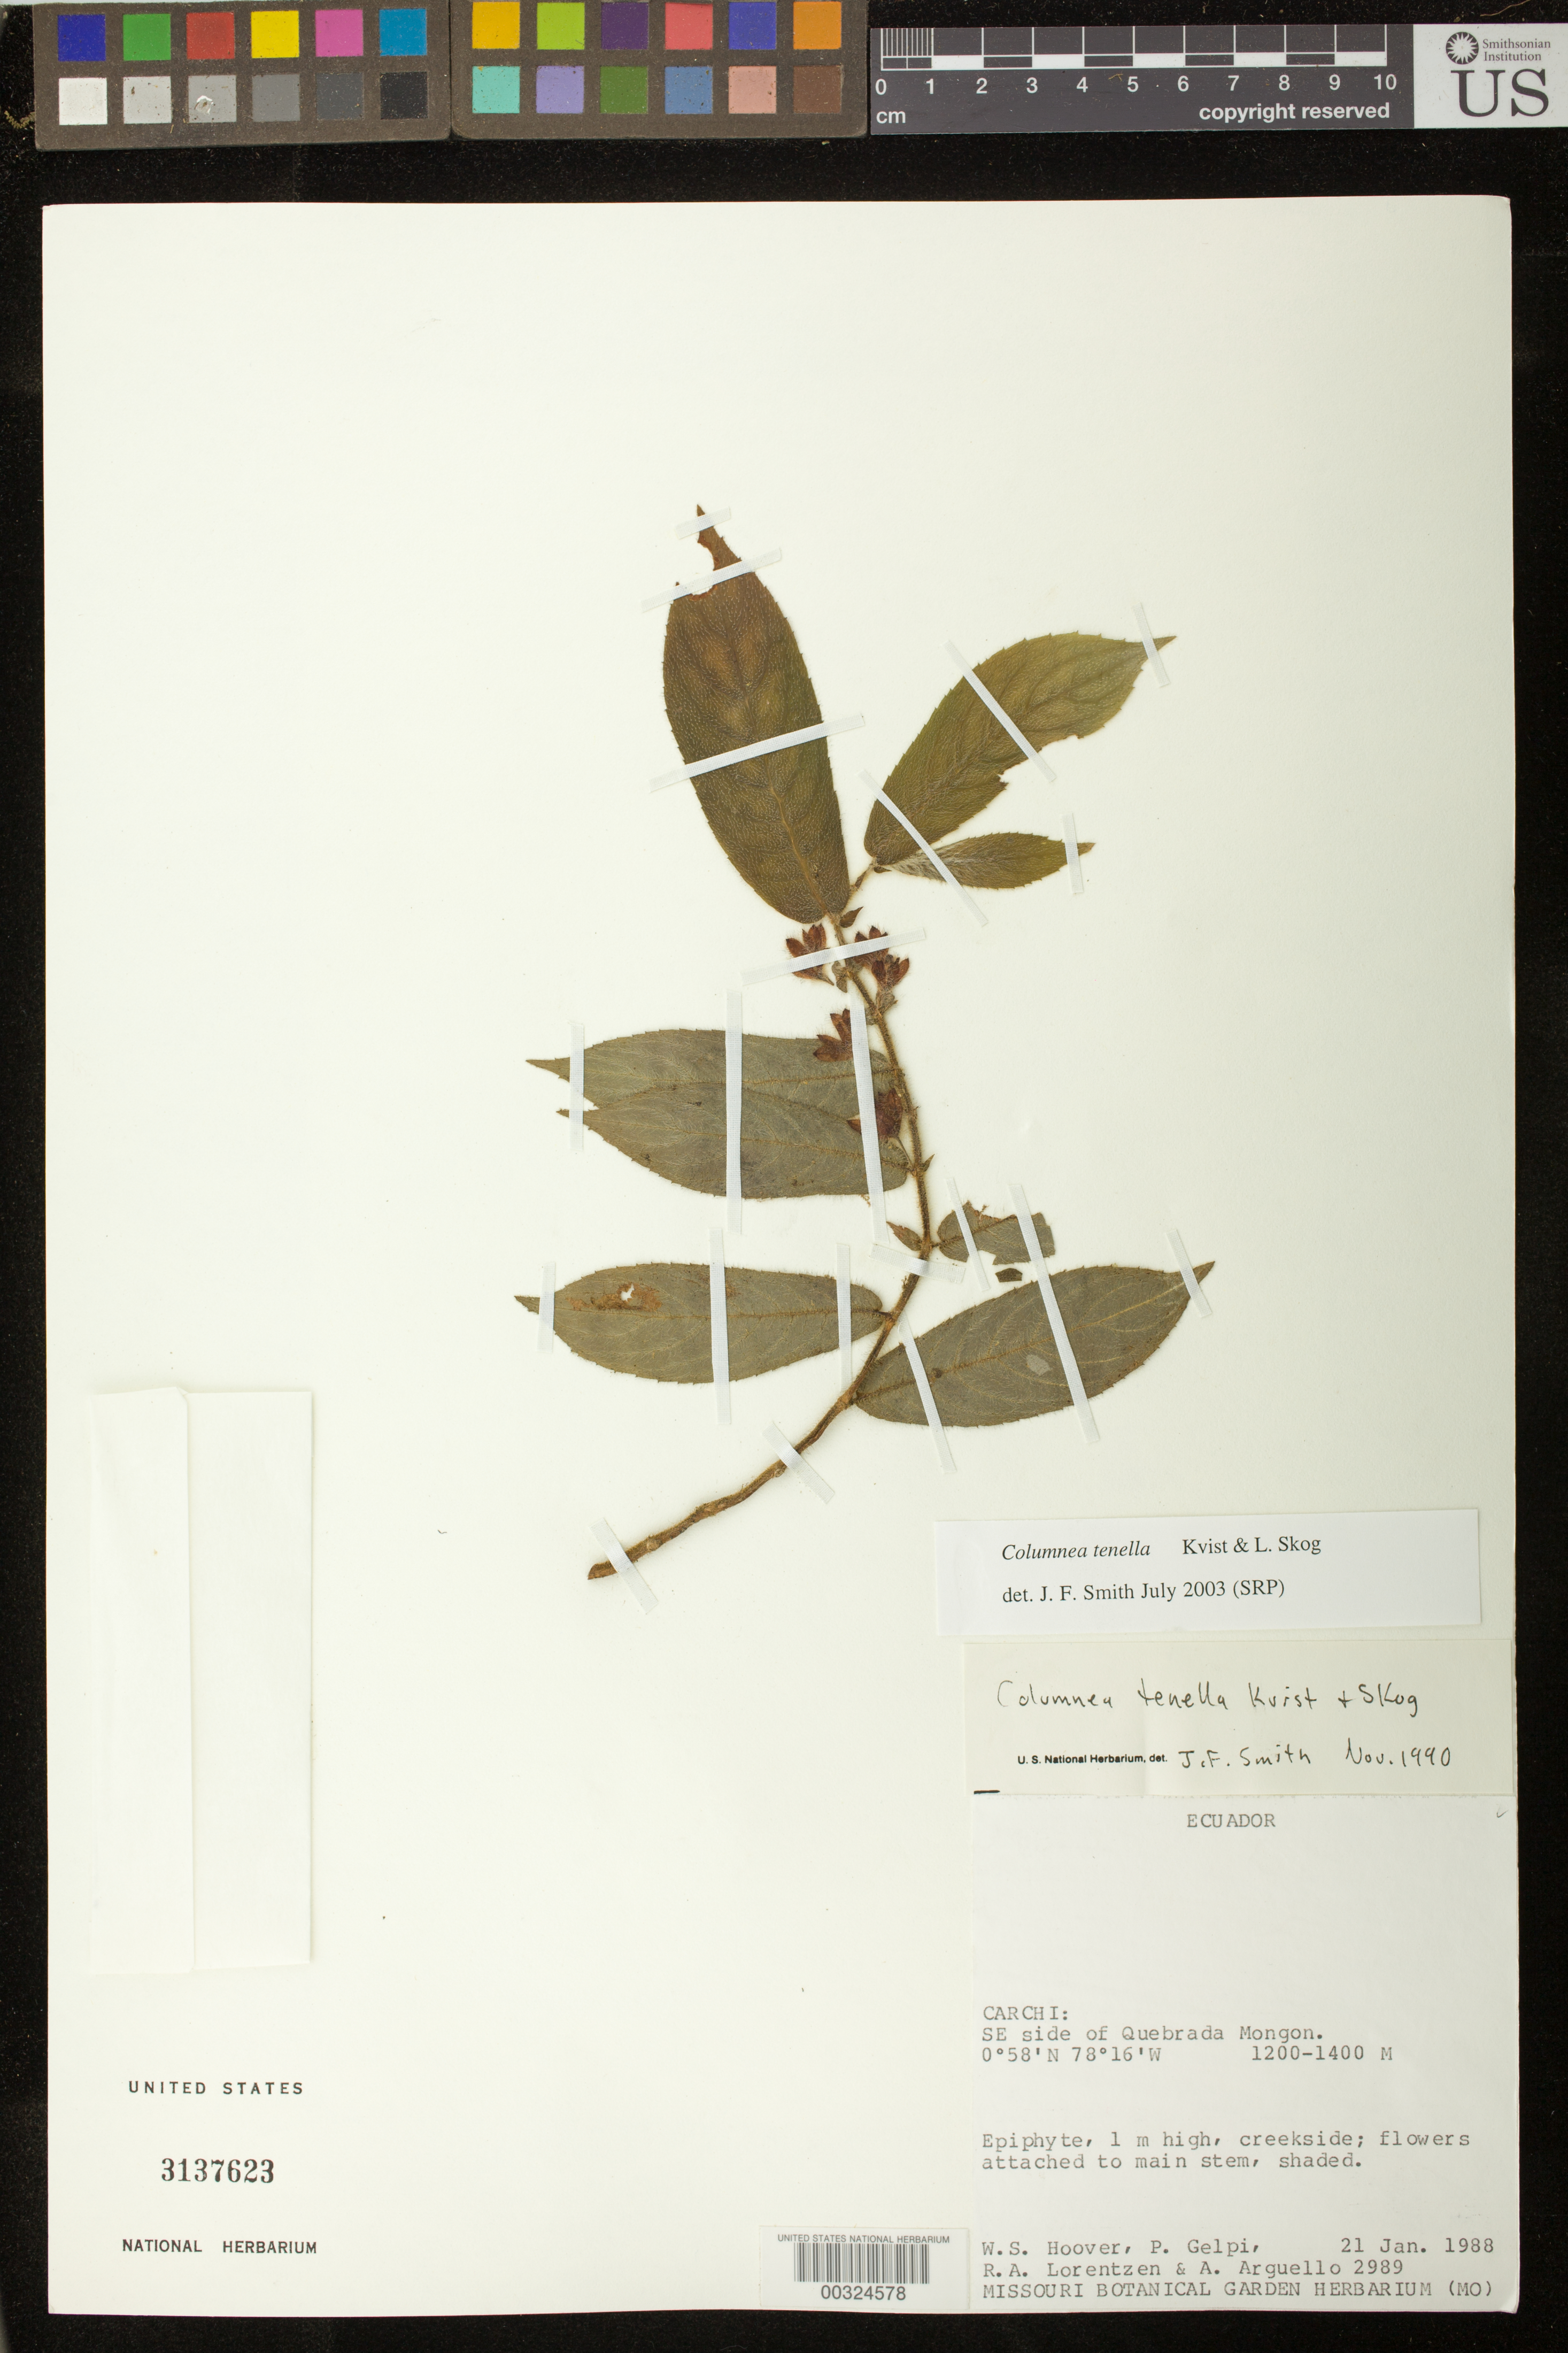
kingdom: Plantae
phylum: Tracheophyta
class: Magnoliopsida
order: Lamiales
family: Gesneriaceae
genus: Columnea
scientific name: Columnea tenella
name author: L.P. Kvist & L.E. Skog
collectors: W. S. Hoover, P. Gelpi, R. Lorentzen & A. Arguello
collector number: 2989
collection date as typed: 21 Jan 1988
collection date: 1988-01-21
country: Ecuador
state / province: Carchi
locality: SE side of Quebrada Mongon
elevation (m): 1200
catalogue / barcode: US 3137623